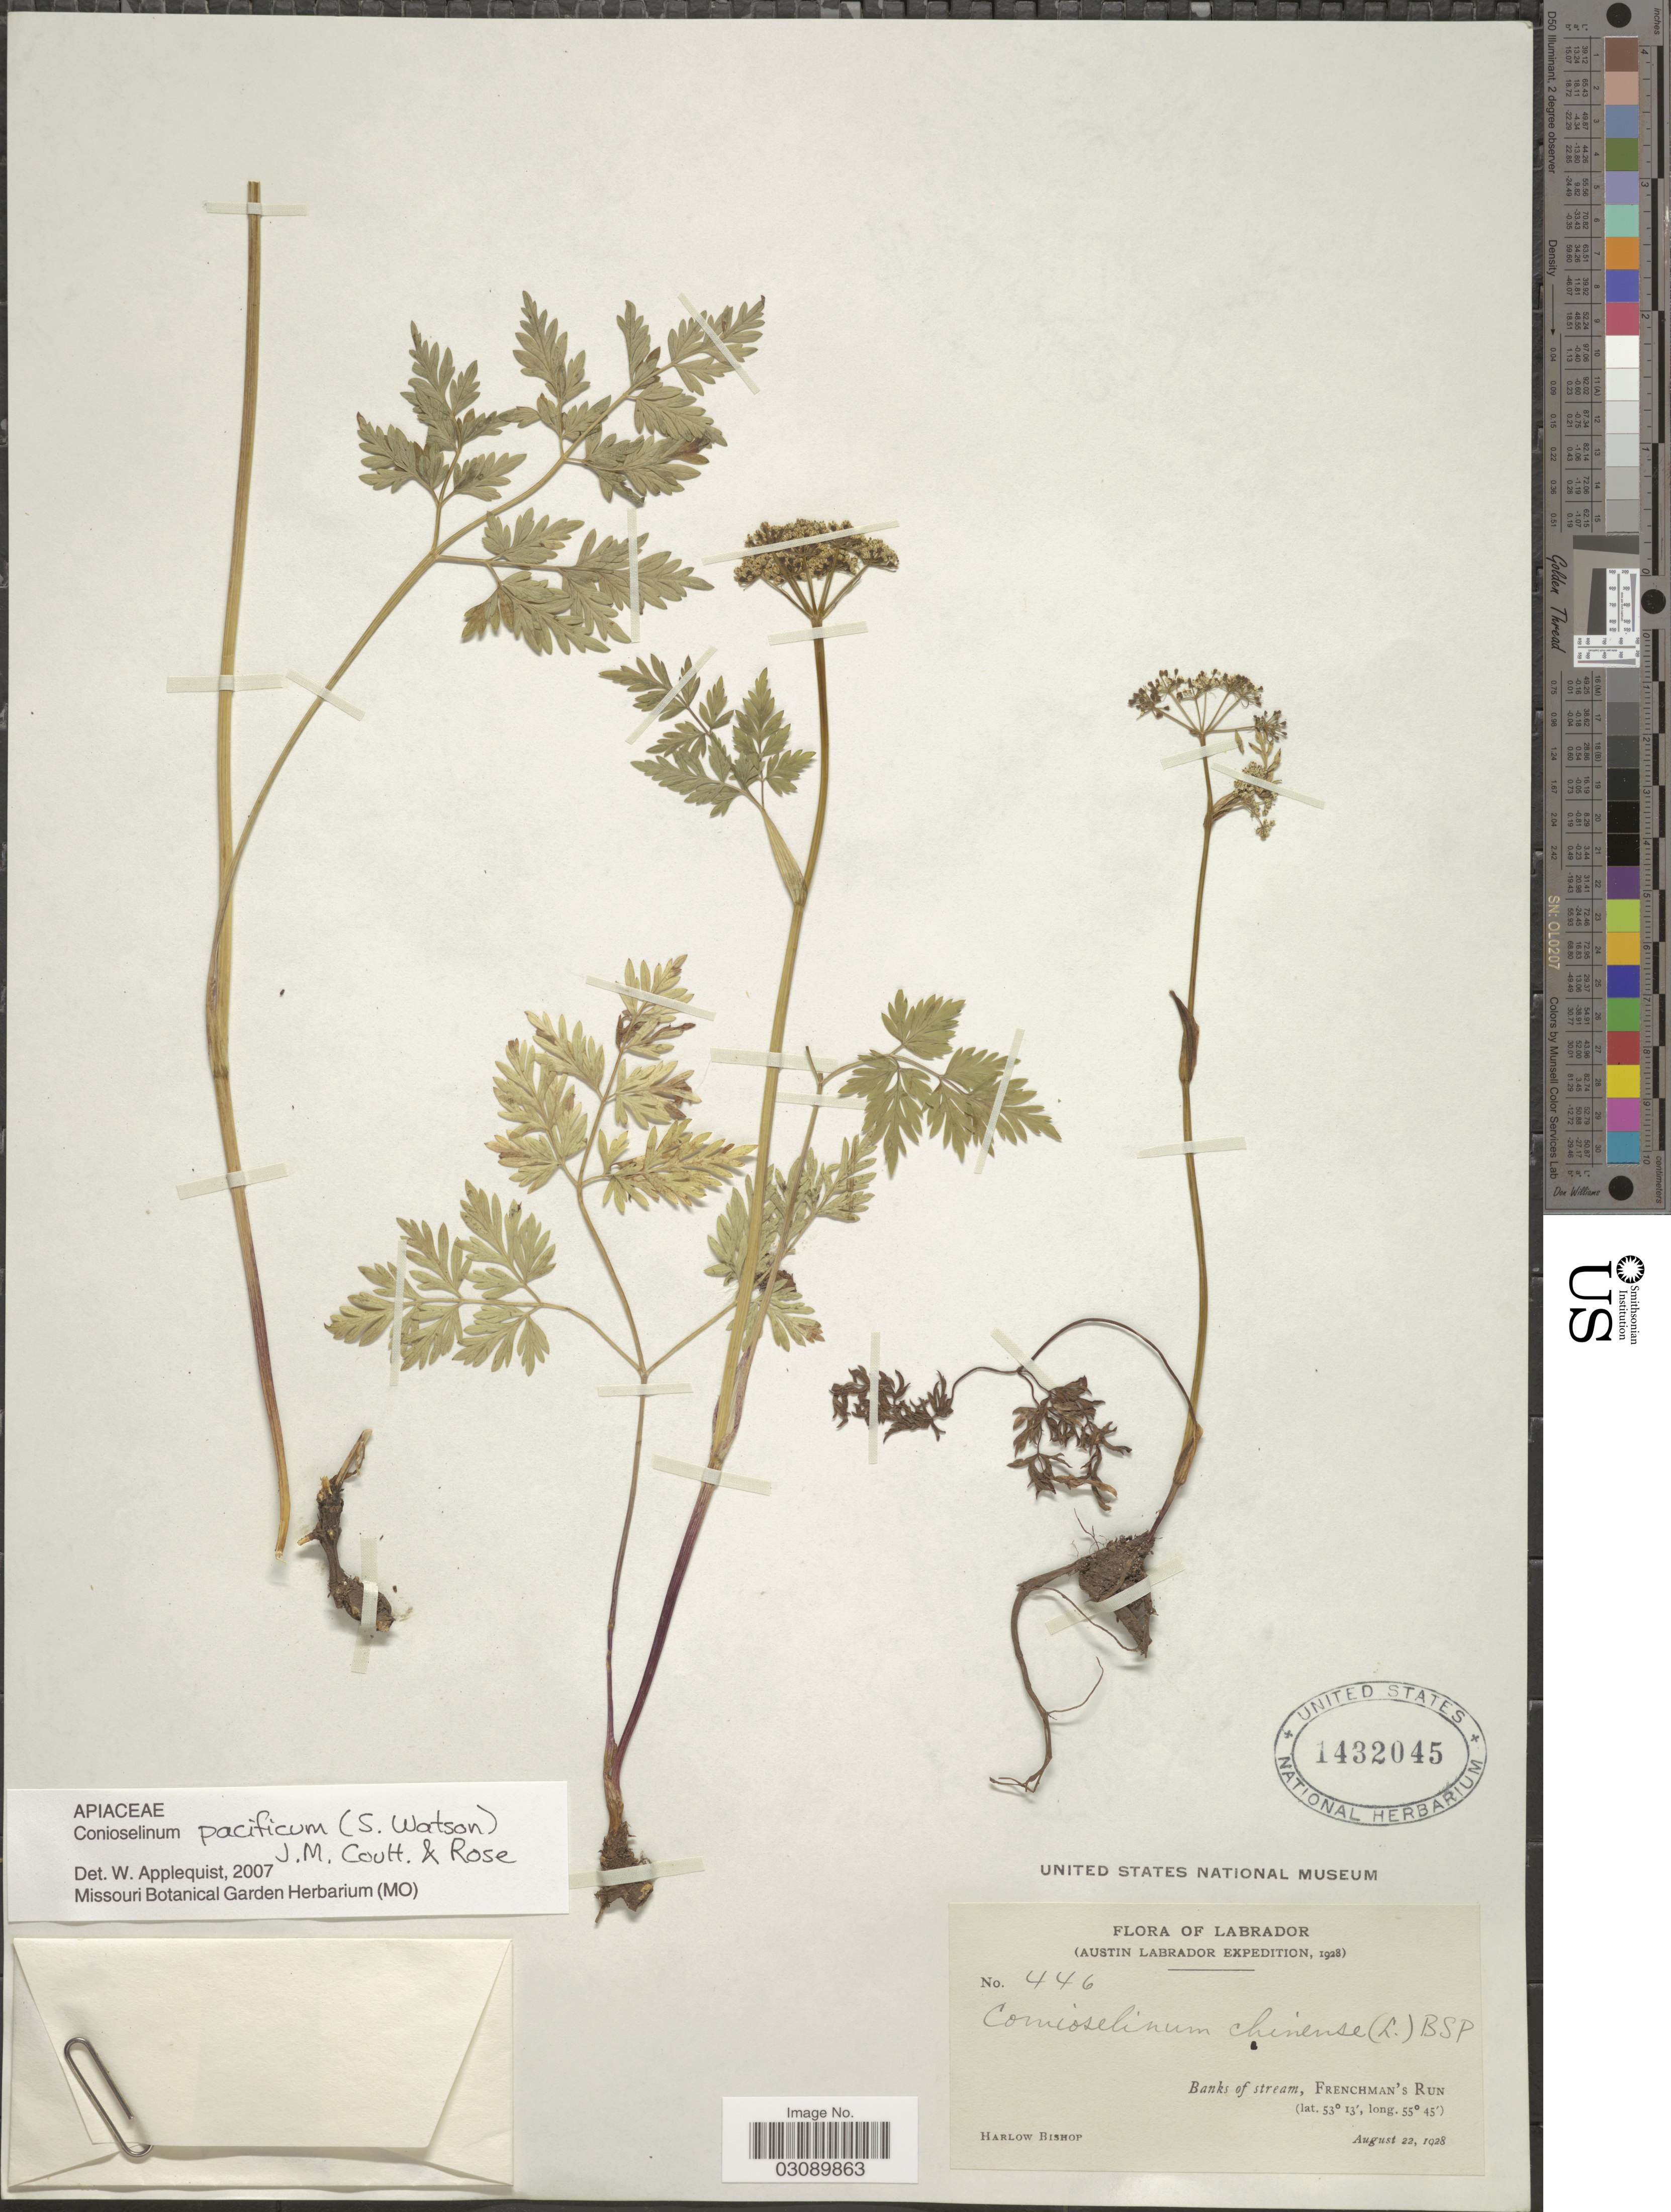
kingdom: Plantae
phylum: Tracheophyta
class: Magnoliopsida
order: Apiales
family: Apiaceae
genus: Conioselinum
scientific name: Conioselinum pacificum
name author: (S. Watson) J.M. Coult. & Rose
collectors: H. Bishop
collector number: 446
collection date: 1928-08-22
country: Canada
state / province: Newfoundland and Labrador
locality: Labrador. Austin Labrador. Banks of stream, Frenchman's Run.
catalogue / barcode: US 1432045